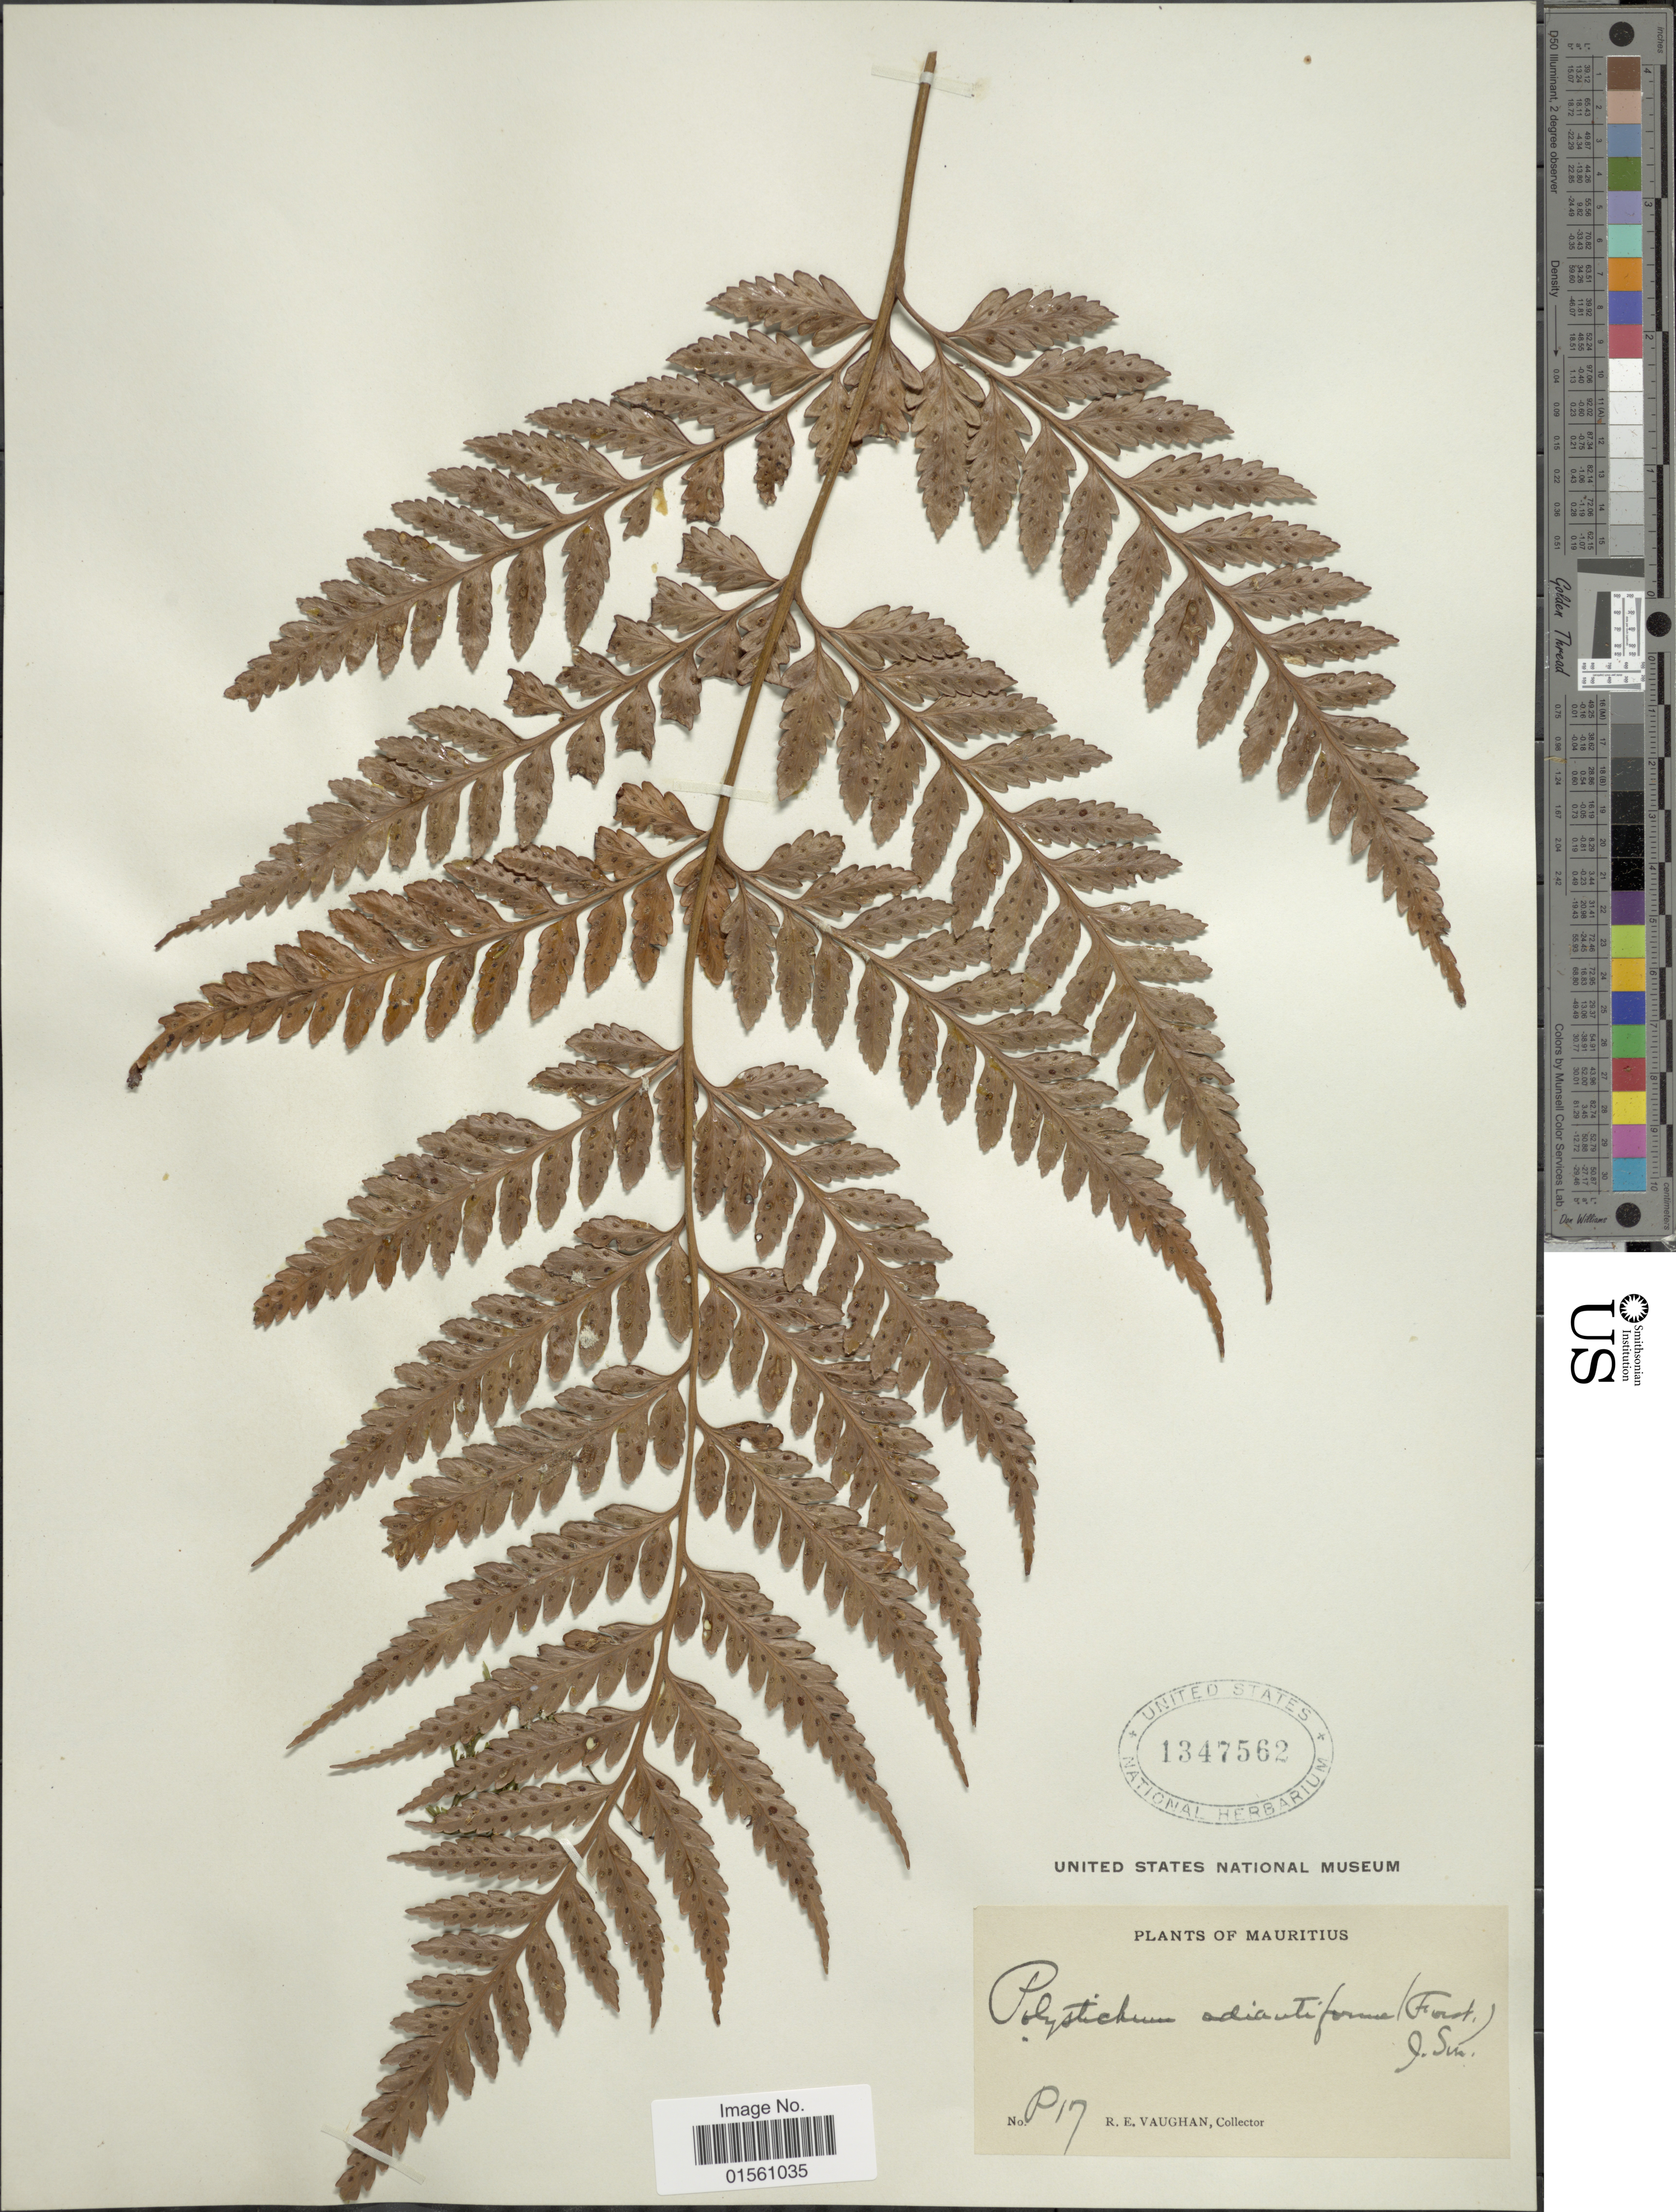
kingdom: Plantae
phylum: Tracheophyta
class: Polypodiopsida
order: Polypodiales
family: Dryopteridaceae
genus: Rumohra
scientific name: Rumohra adiantiformis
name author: (G. Forst.) Ching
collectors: R. Vaughan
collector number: P17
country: Mauritius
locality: Mauritius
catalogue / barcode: US 1347562